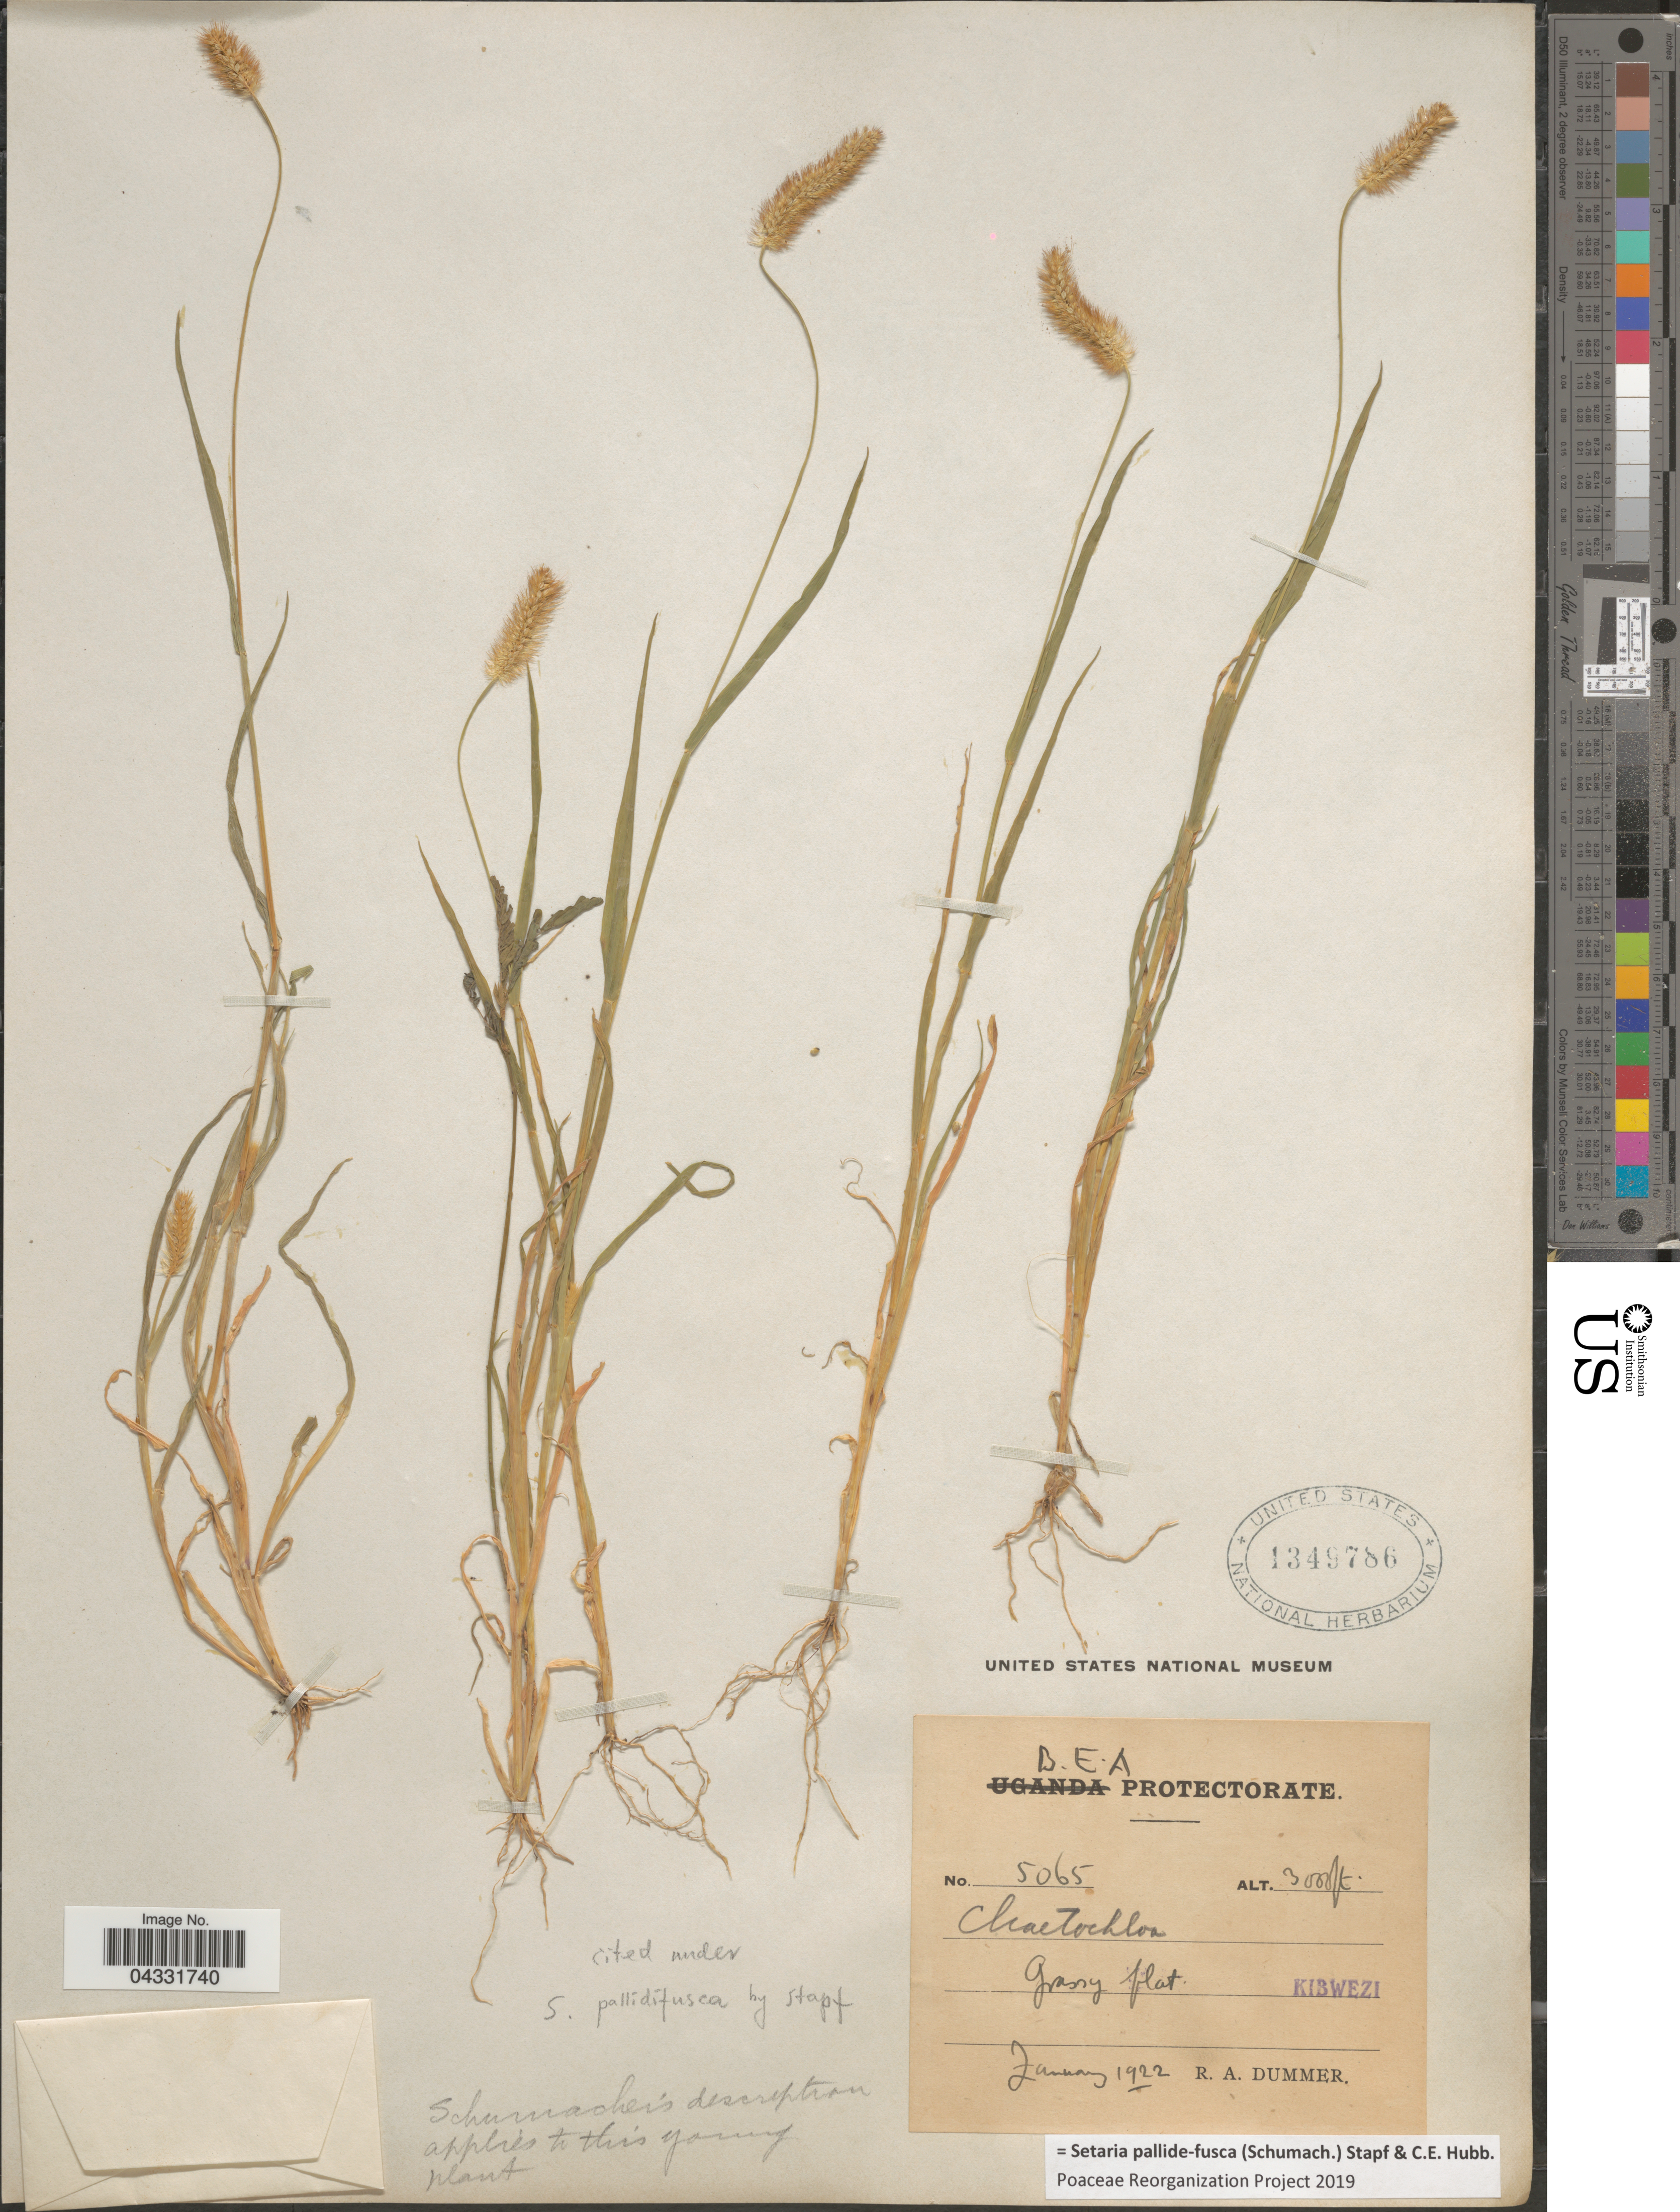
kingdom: Plantae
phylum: Tracheophyta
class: Liliopsida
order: Poales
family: Poaceae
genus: Setaria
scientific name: Setaria pallide-fusca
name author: (Schumach.) Stapf & C.E. Hubb.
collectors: R. Dümmer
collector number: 5065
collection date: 1922-01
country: Kenya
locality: B.E.A Protectorate. Kibwezi.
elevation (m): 914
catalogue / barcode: US 1349786